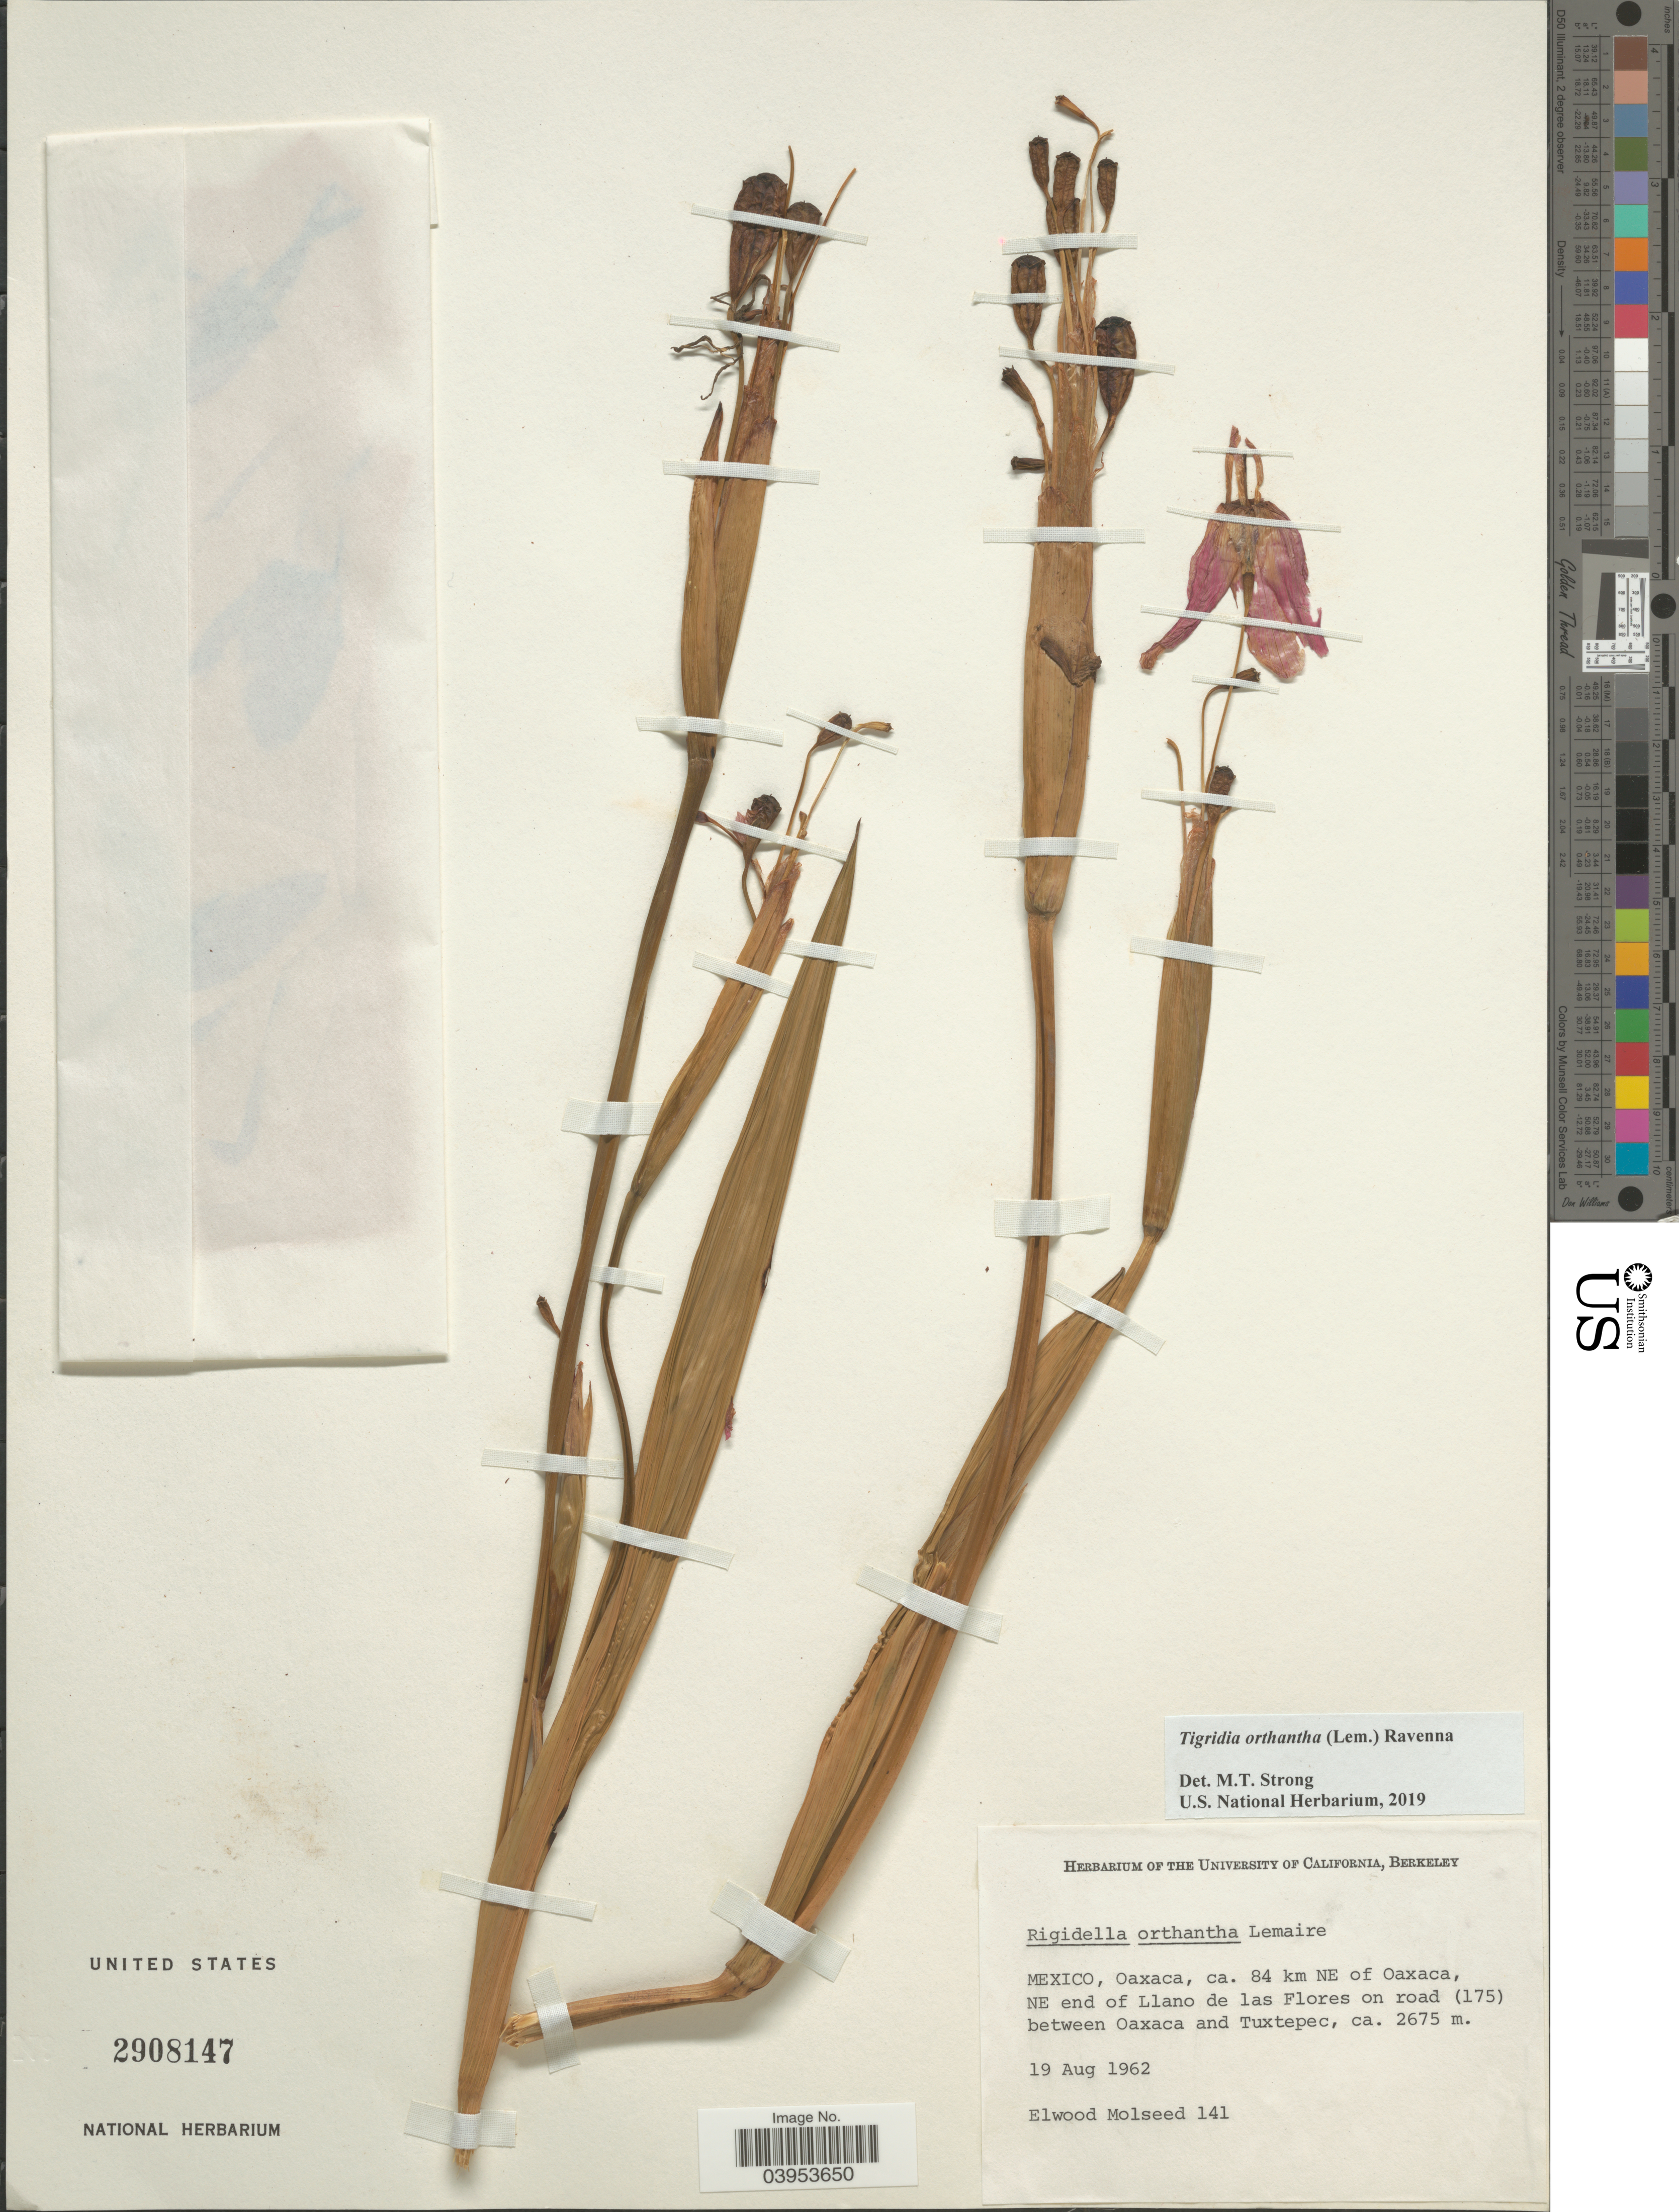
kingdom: Plantae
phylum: Tracheophyta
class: Liliopsida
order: Asparagales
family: Iridaceae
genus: Tigridia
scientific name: Tigridia orthantha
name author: (Lem.) Ravenna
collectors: E. Molseed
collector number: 141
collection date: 1962-08-19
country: Mexico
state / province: Oaxaca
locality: Ca. 84 km NE of Oaxaca, NE end of Llano de las Flores on road (175) between Oaxaca and Tuxtepec.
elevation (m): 2675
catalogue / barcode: US 2908147